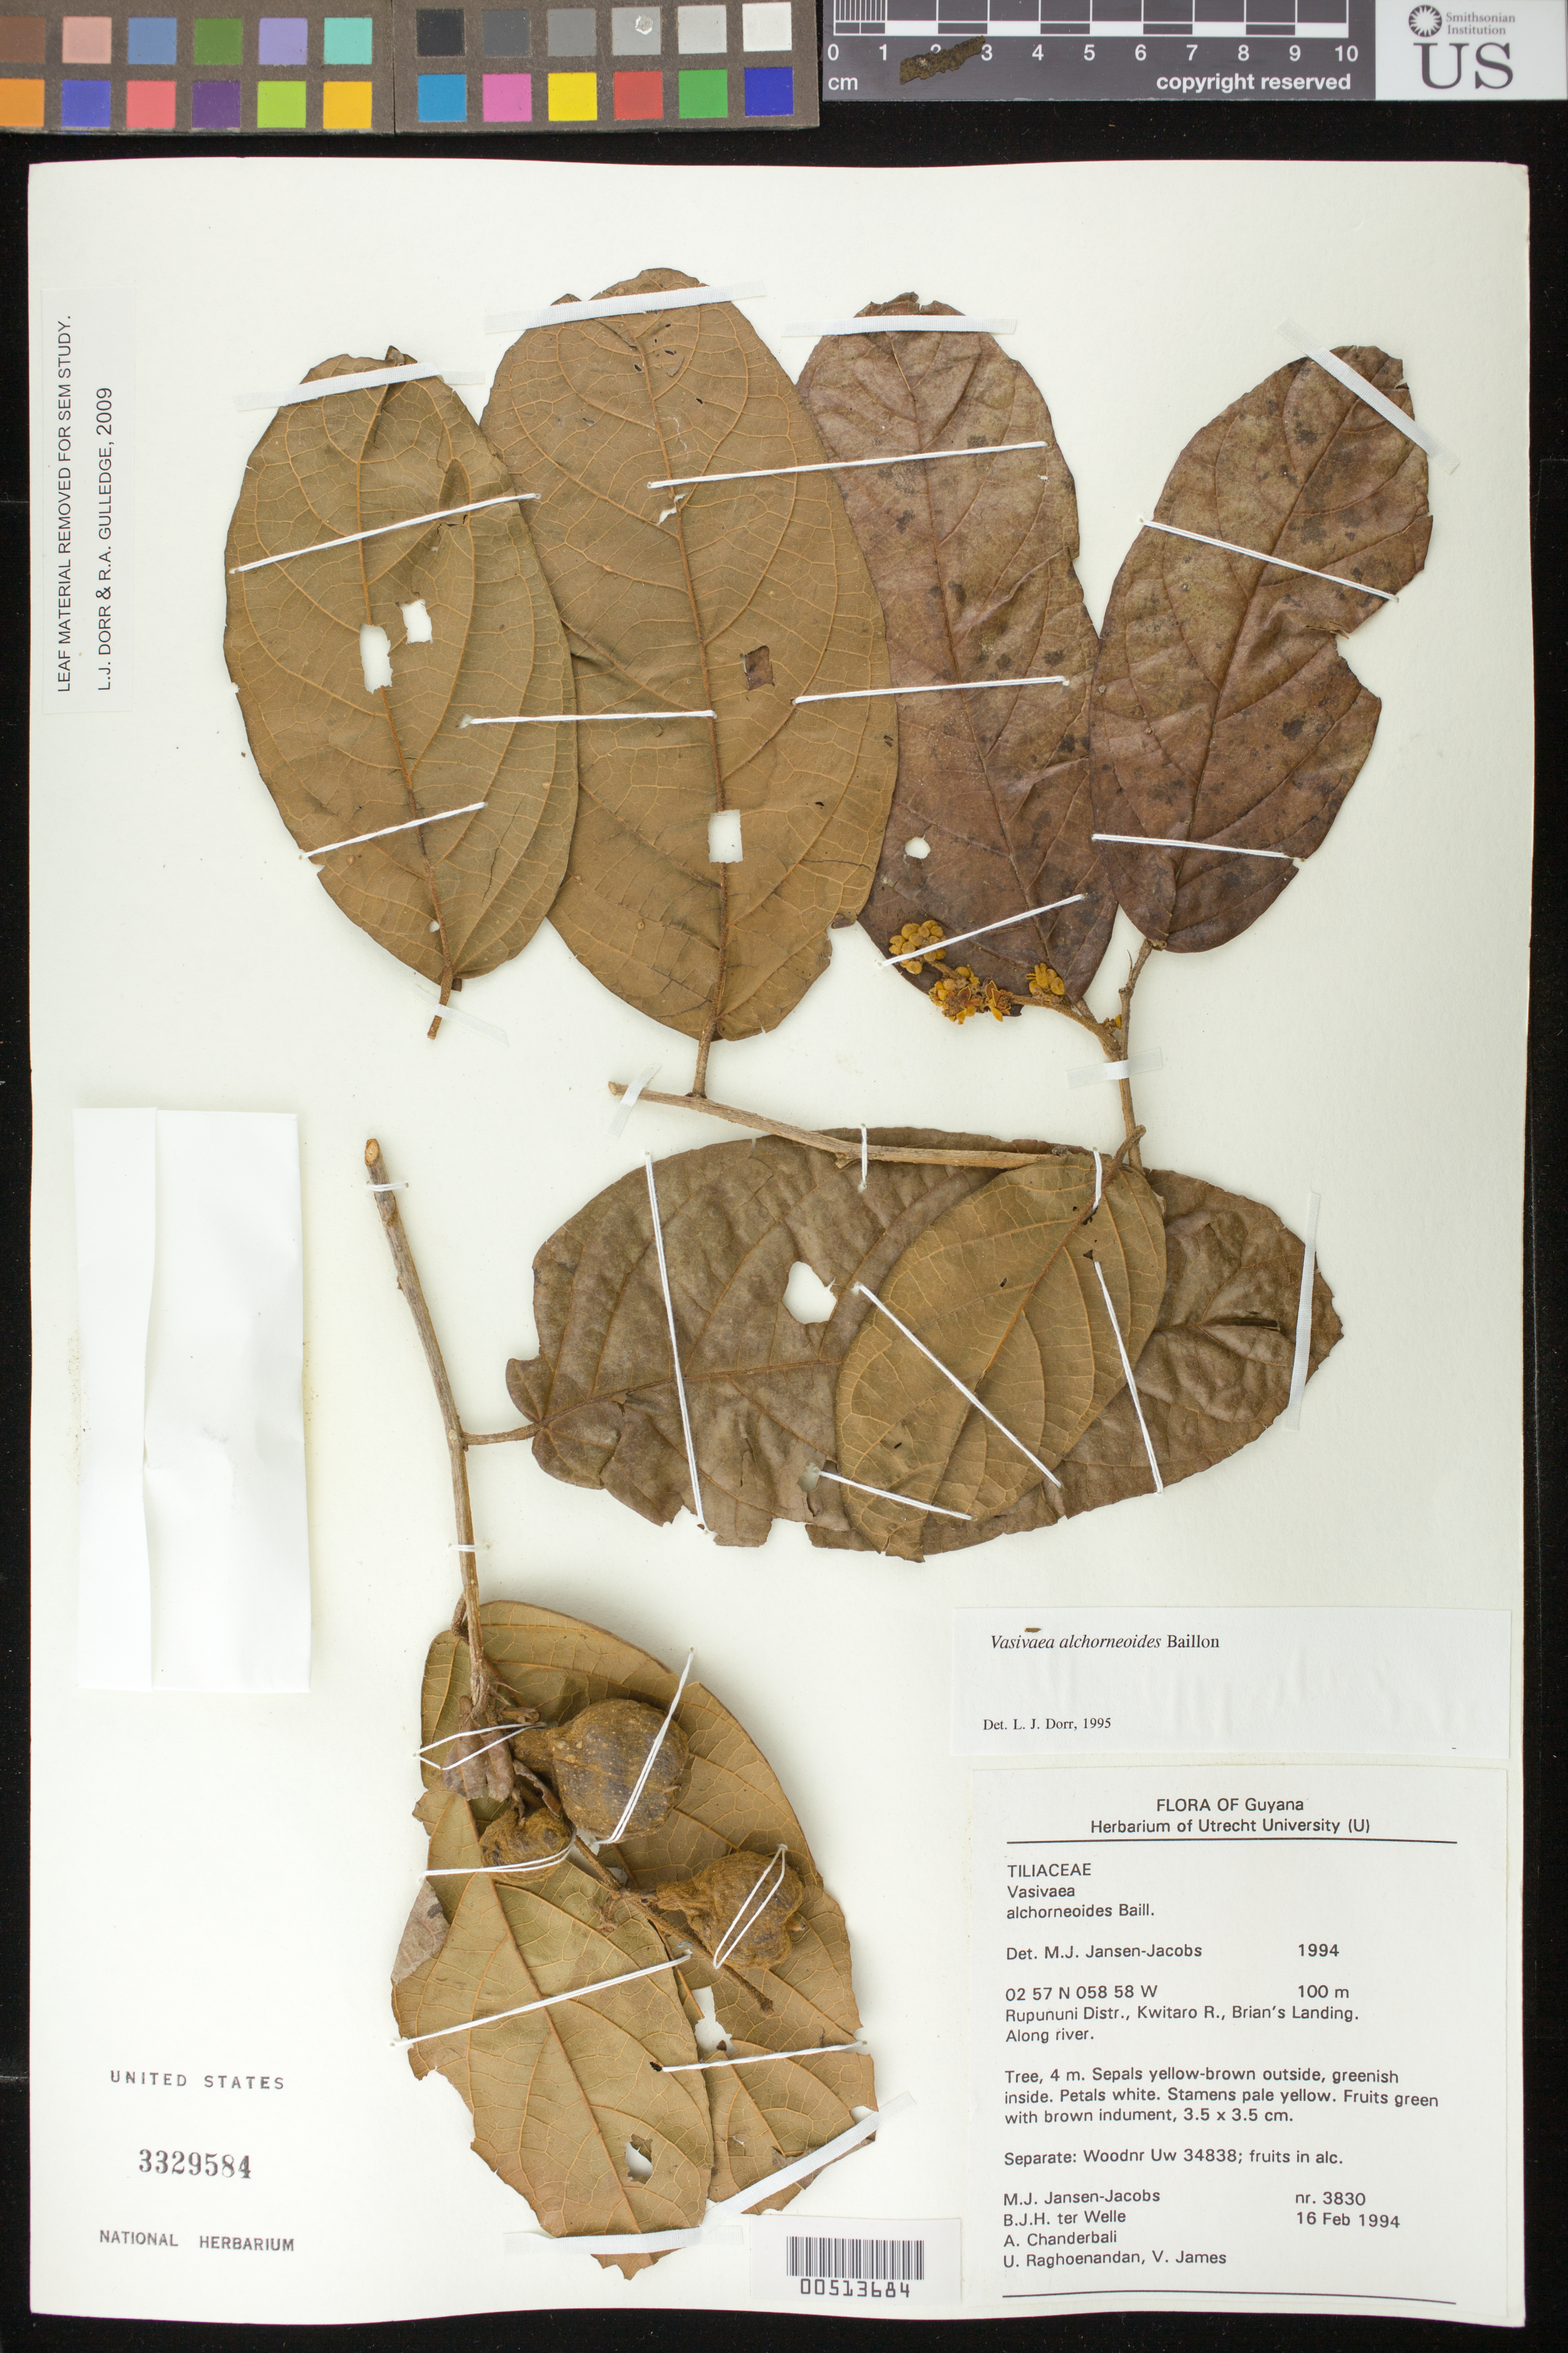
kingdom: Plantae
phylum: Tracheophyta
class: Magnoliopsida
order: Malvales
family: Malvaceae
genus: Vasivaea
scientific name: Vasivaea alchorneoides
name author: Baill.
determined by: Jansen-Jacobs, M. J., (U), Nationaal Herbarium Nederland, Utrecht University branch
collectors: M. J. Jansen-Jacobs, B. Welle & A. S. Chanderbali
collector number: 3830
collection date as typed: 16 Feb 1994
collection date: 1994-02-16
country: Guyana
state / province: Rupununi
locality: Kwitaro R., Brian's Landing. [Rupununi is a former administrative region.]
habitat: Along river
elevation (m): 100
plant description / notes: Wood sample Uw 34838 deposited at Utrecht.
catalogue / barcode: US 3329584